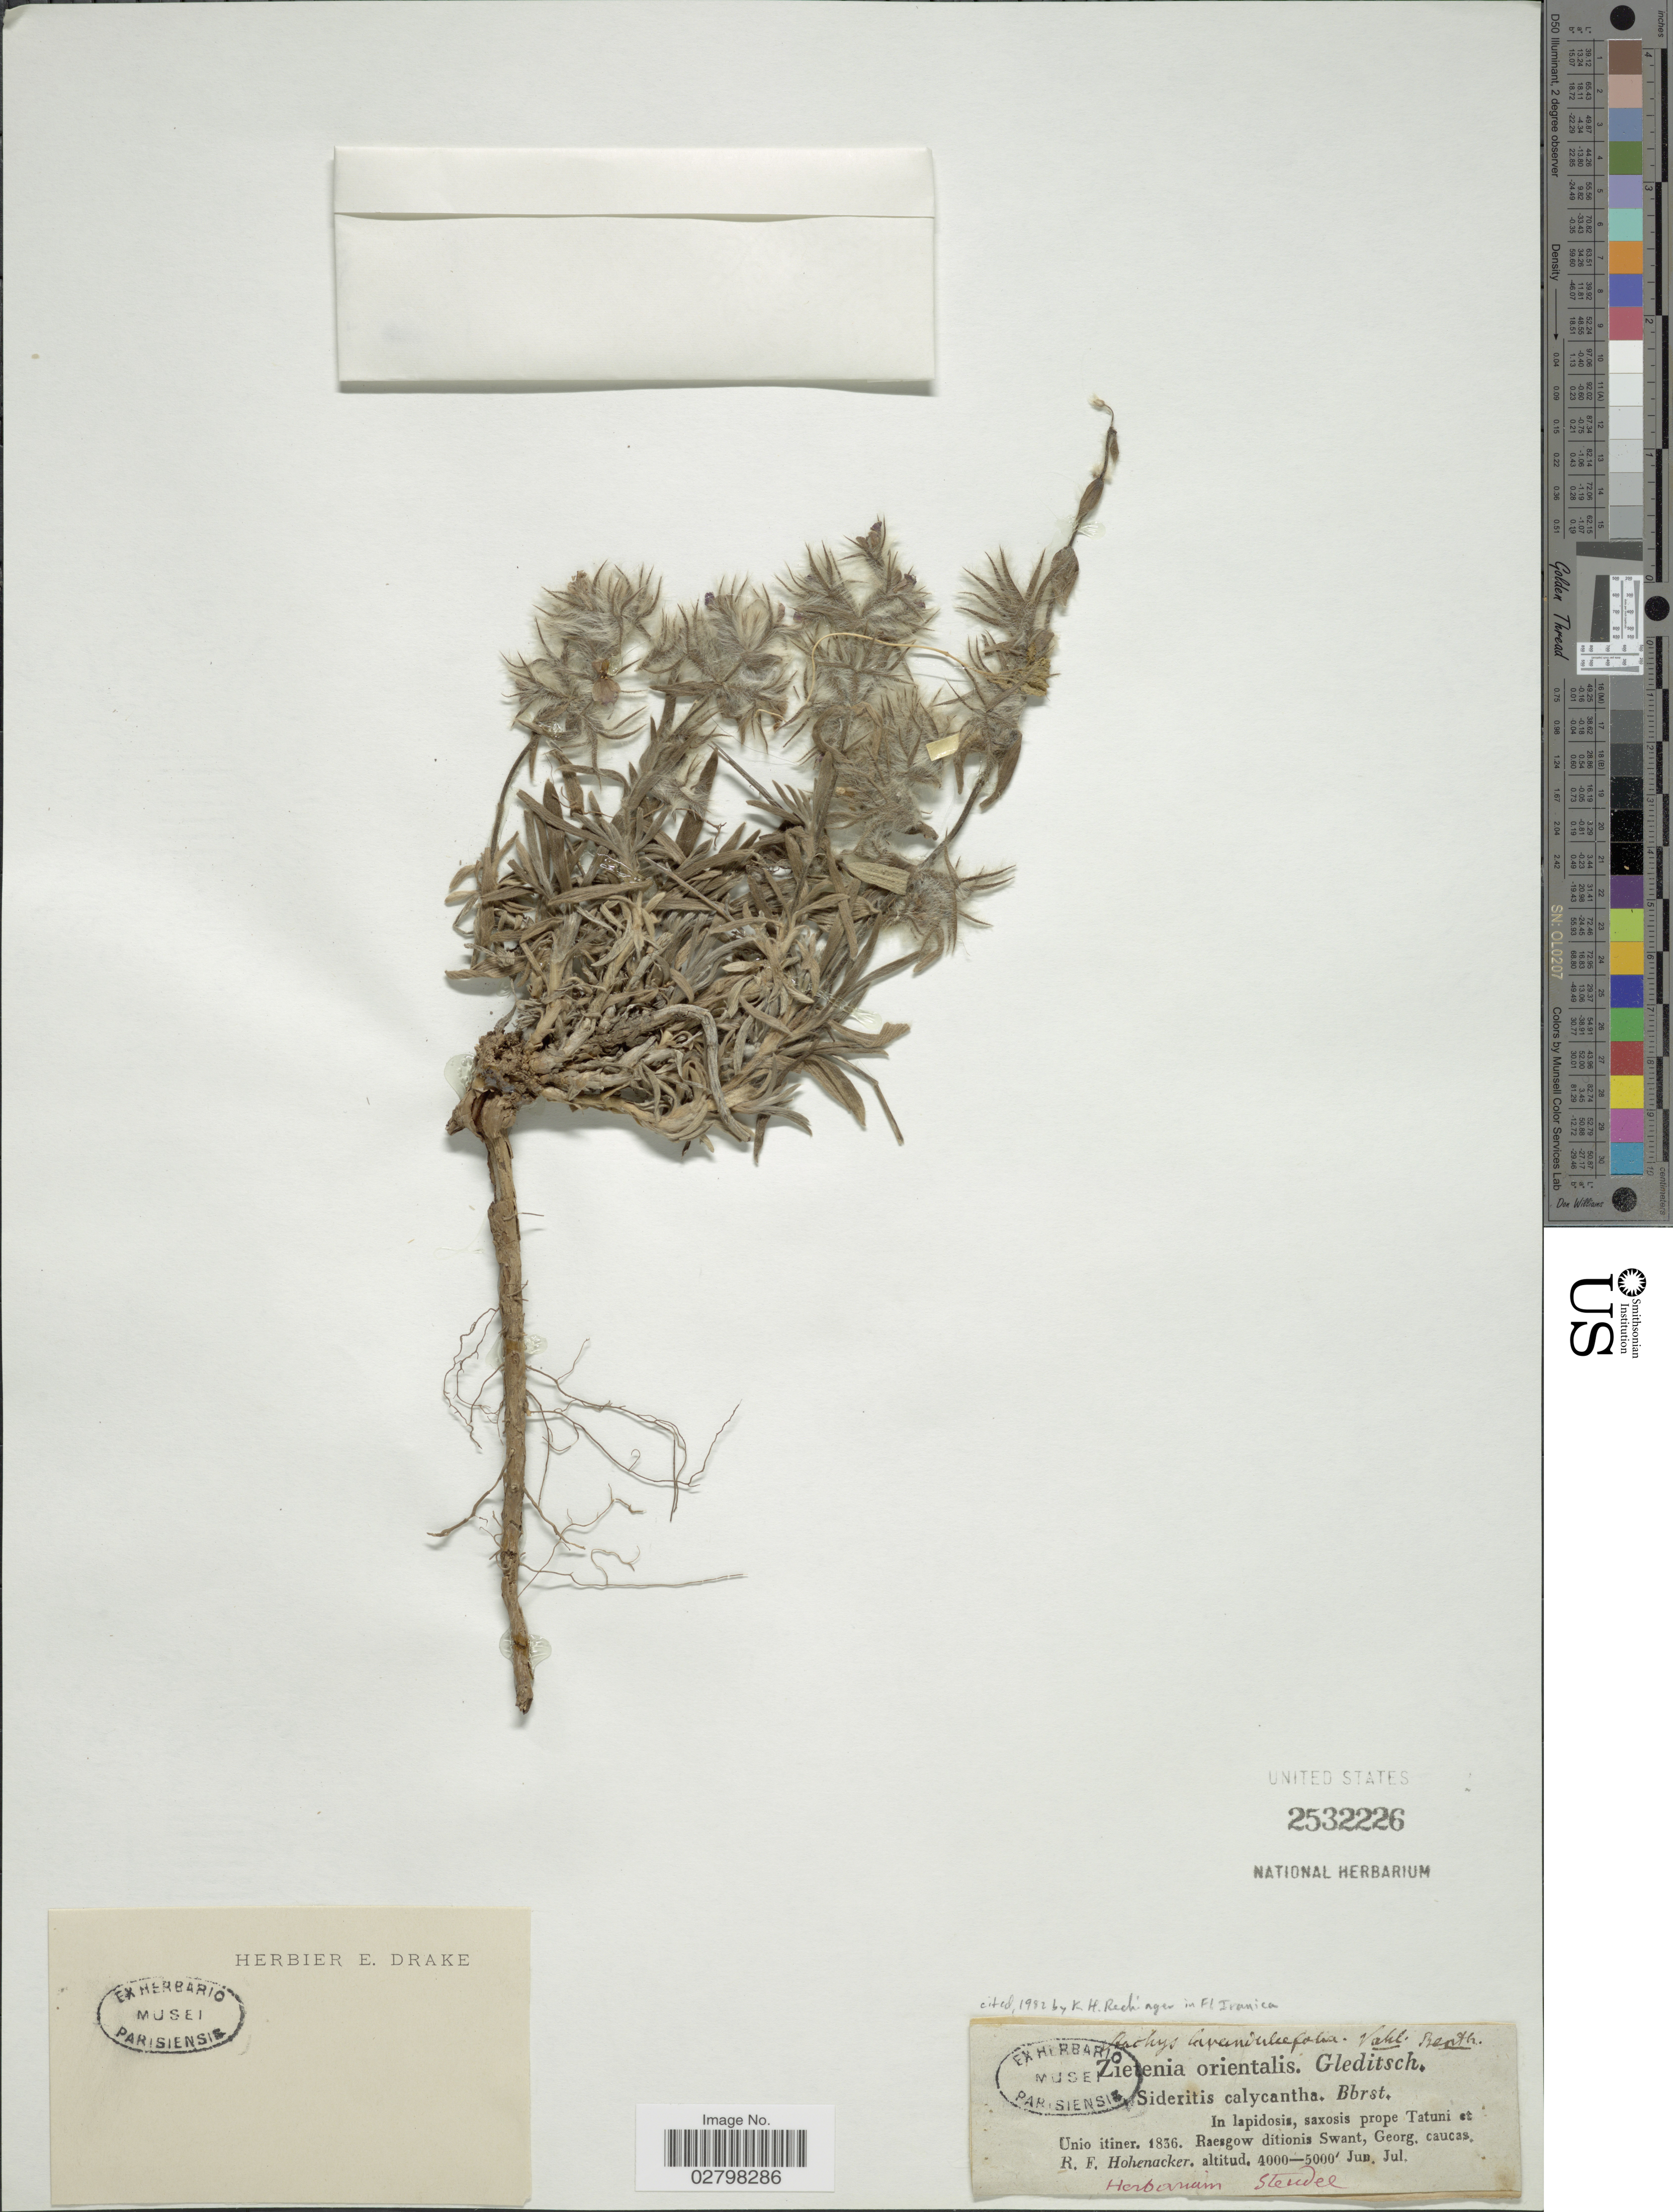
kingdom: Plantae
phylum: Tracheophyta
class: Magnoliopsida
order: Lamiales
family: Lamiaceae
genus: Stachys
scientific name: Stachys lavandulifolia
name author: Vahl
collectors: R. F. Hohenacker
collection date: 1836-06/1836-07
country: Georgia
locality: In lapidosis, saxosis prope Tatuni et Unio itiner. Raesgow ditionis Swant, Georg. caucas.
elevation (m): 1219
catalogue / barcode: US 2532226